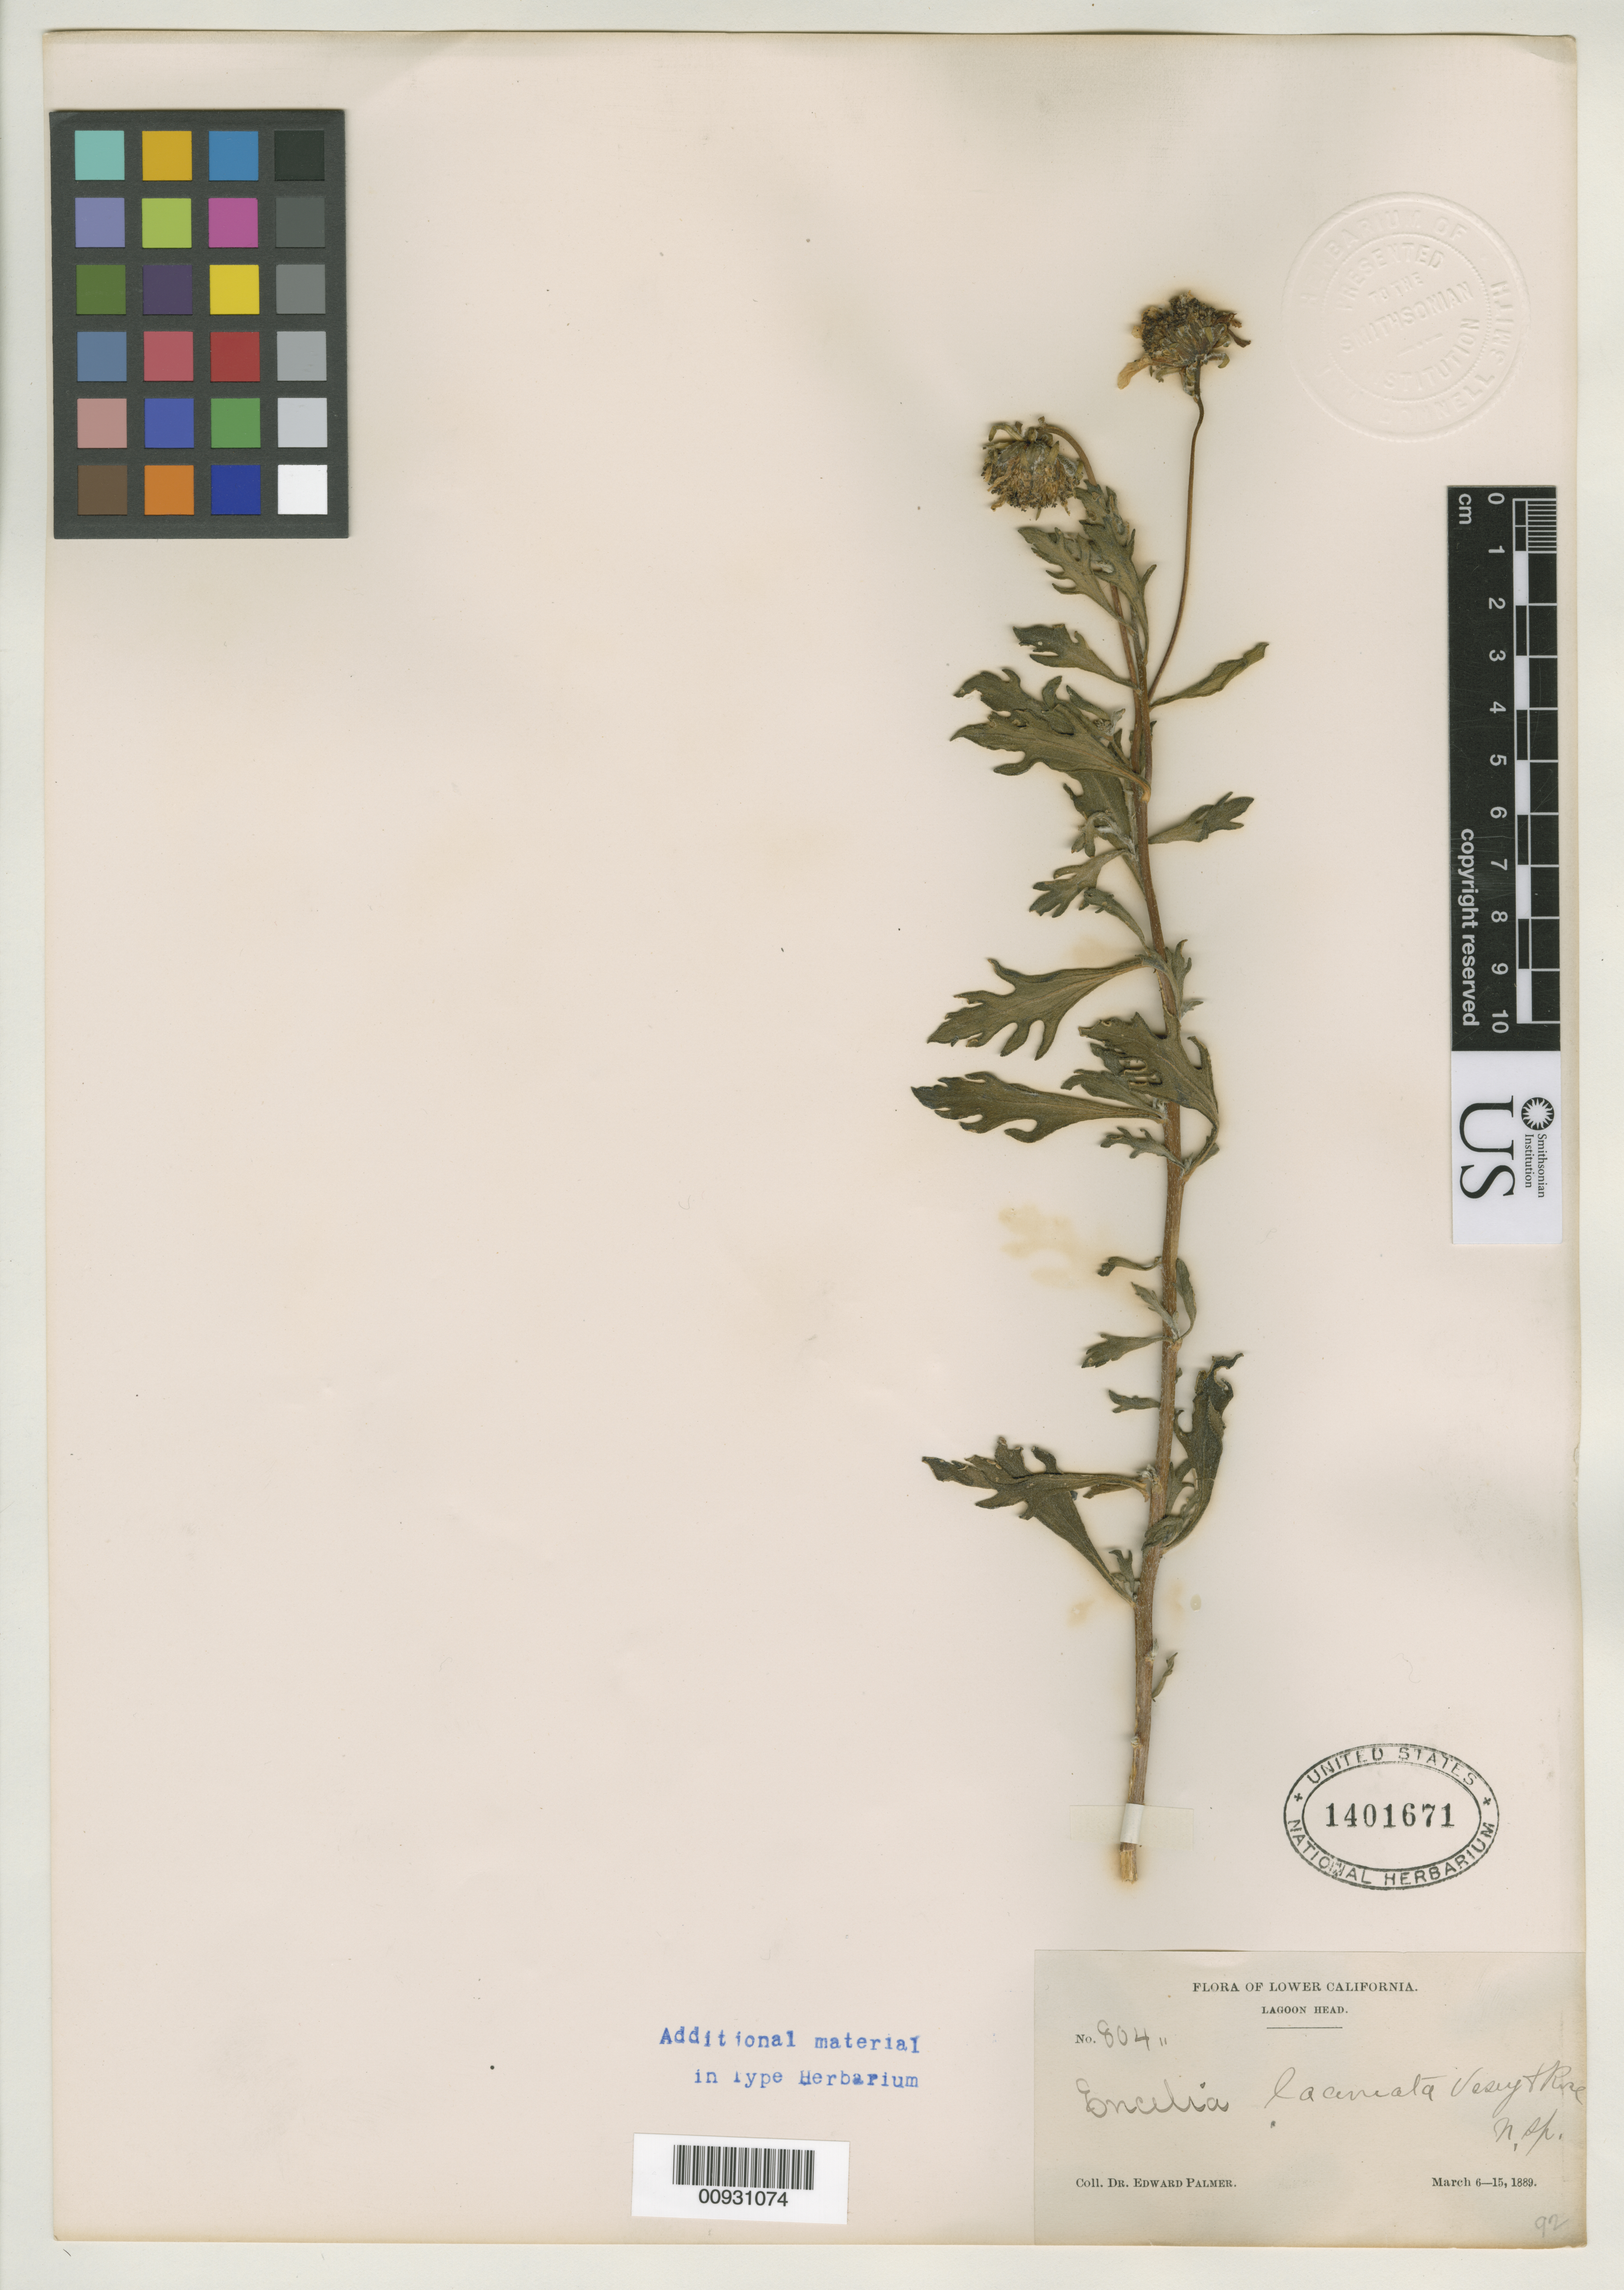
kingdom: Plantae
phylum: Tracheophyta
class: Magnoliopsida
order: Asterales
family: Asteraceae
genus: Encelia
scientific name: Encelia laciniata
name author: Vasey & Rose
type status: Isotype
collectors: E. Palmer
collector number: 804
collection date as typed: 06 Mar 1889 to 15 Mar 1889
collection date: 1889-03-06/1889-03-15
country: Mexico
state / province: Baja California Norte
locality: Lagoon Head.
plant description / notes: Specimen ex John Donnell Smith herbarium.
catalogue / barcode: US 1401671